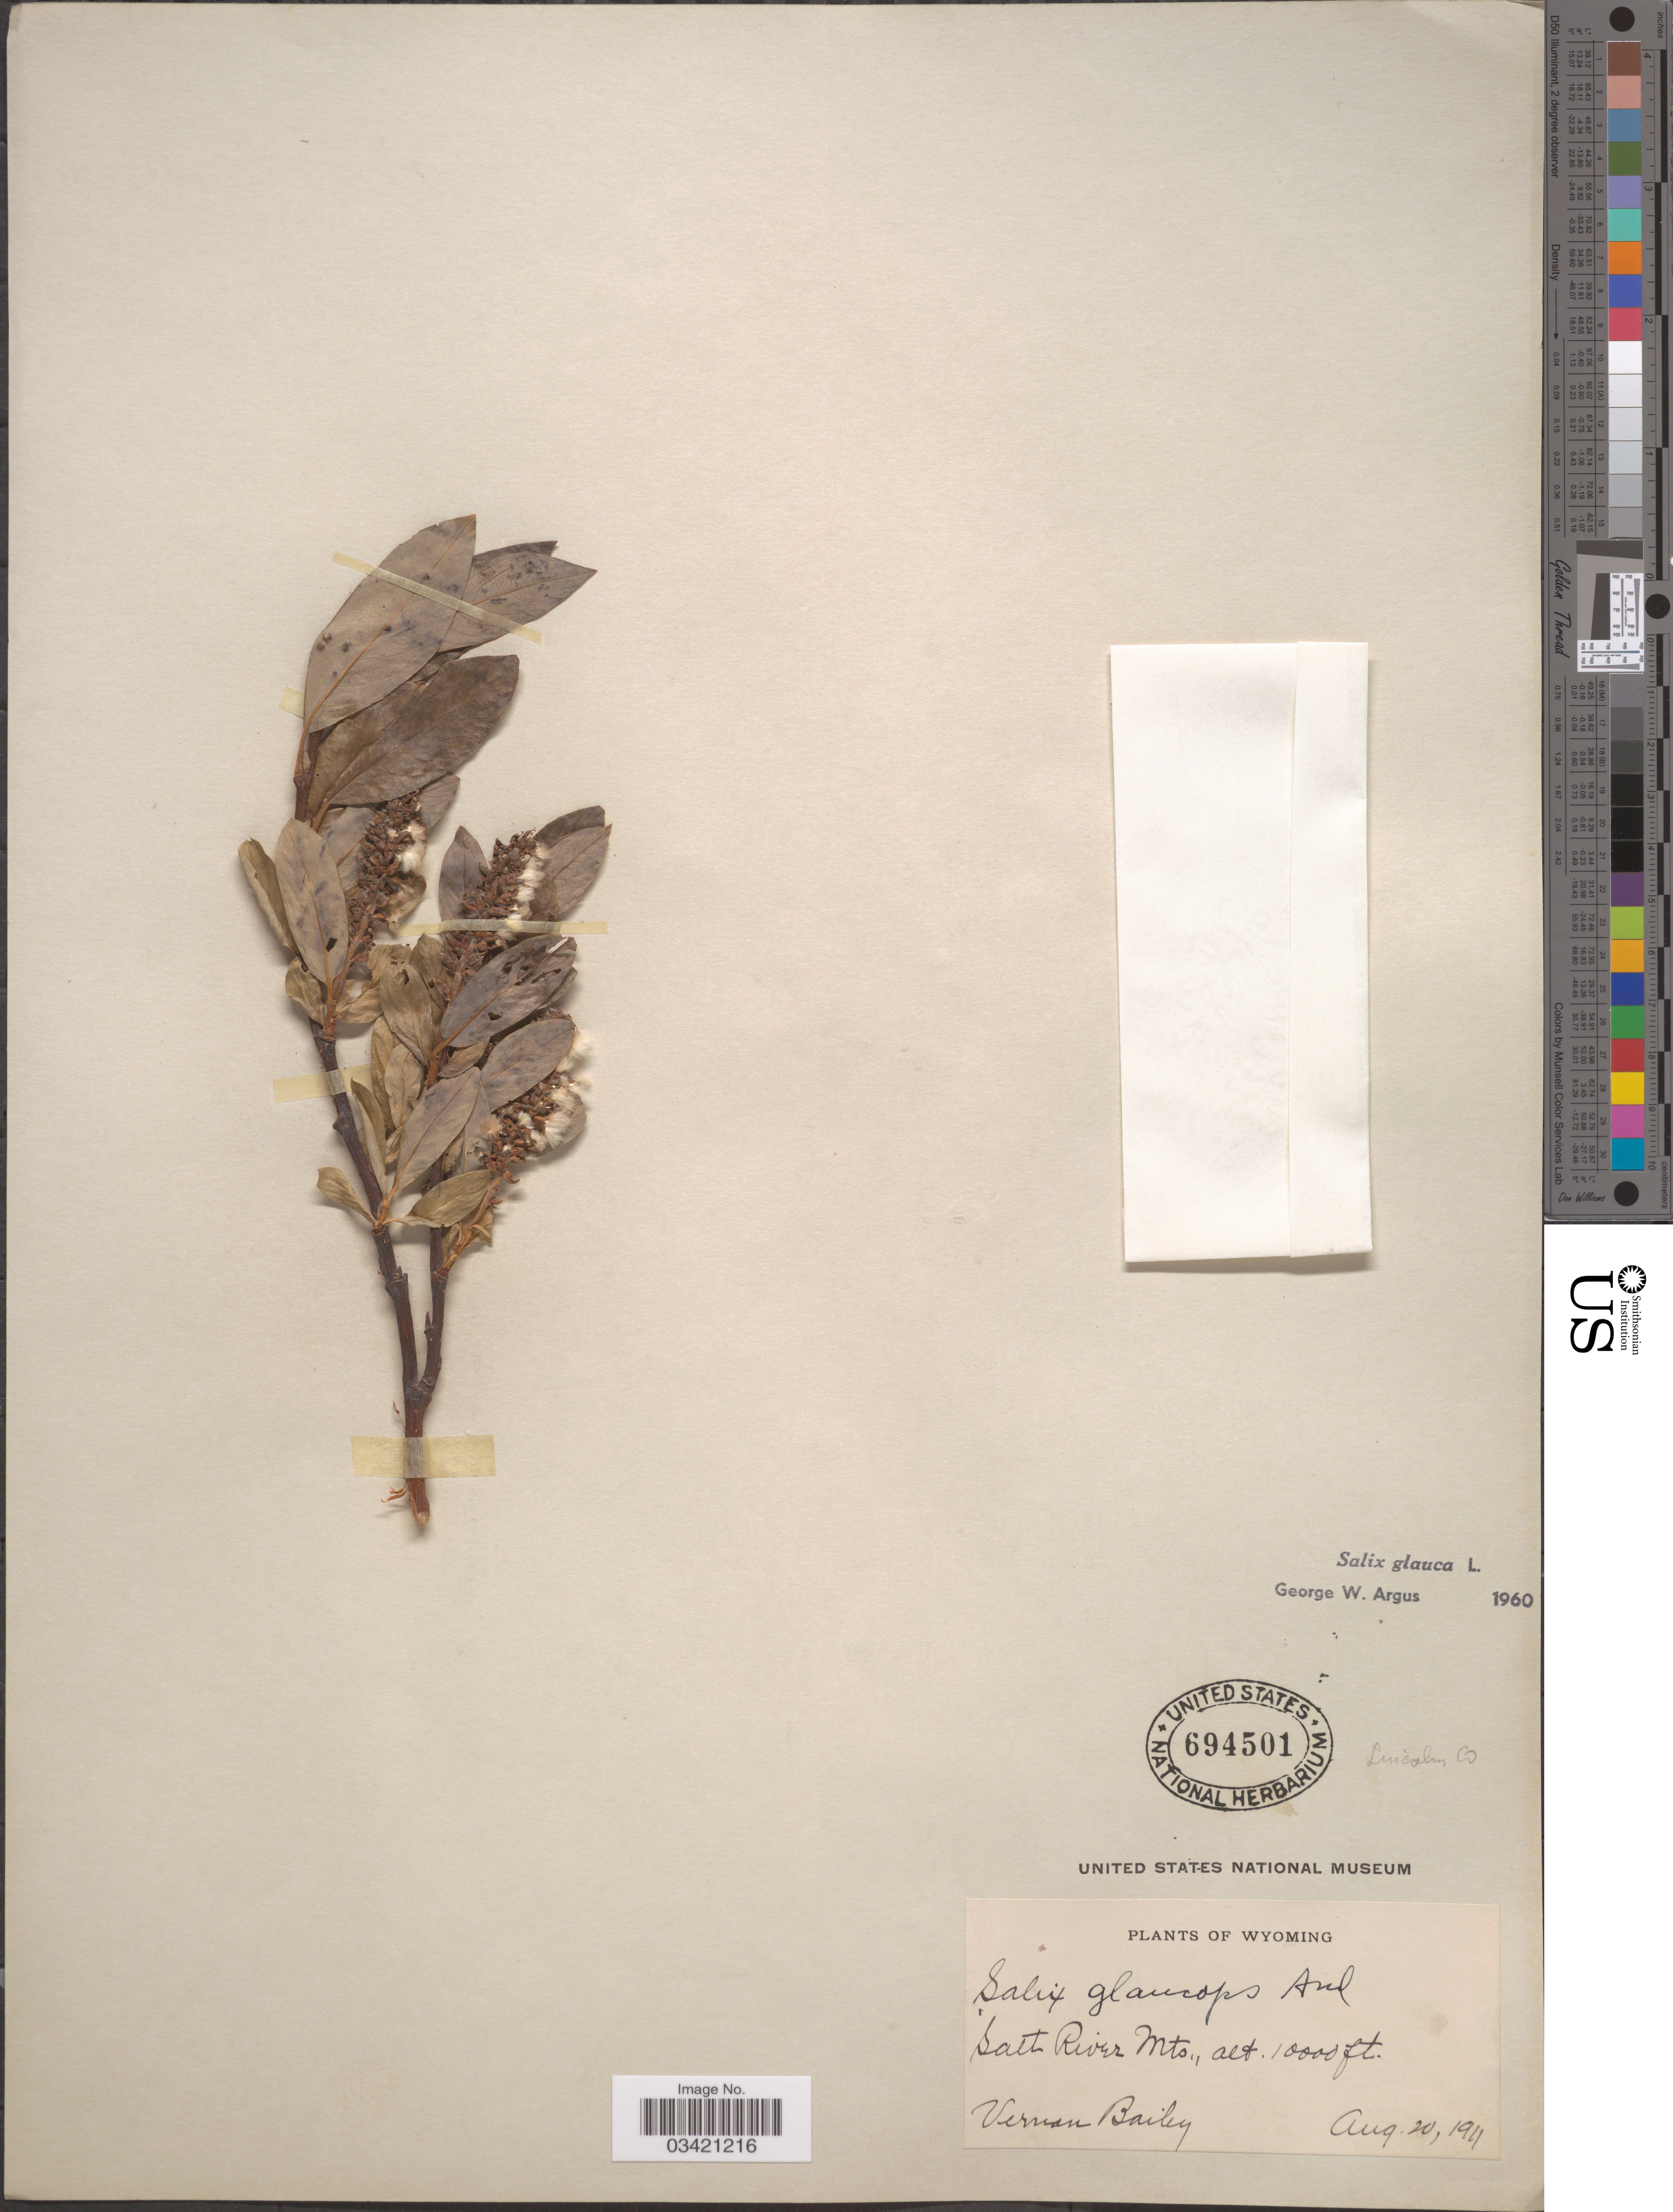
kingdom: Plantae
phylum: Tracheophyta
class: Magnoliopsida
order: Malpighiales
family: Salicaceae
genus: Salix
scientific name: Salix glauca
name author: L.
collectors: V. O. Bailey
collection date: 1911-08-20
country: United States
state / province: Wyoming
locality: Salt River Mts. Lincoln Co.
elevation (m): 3048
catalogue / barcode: US 694501